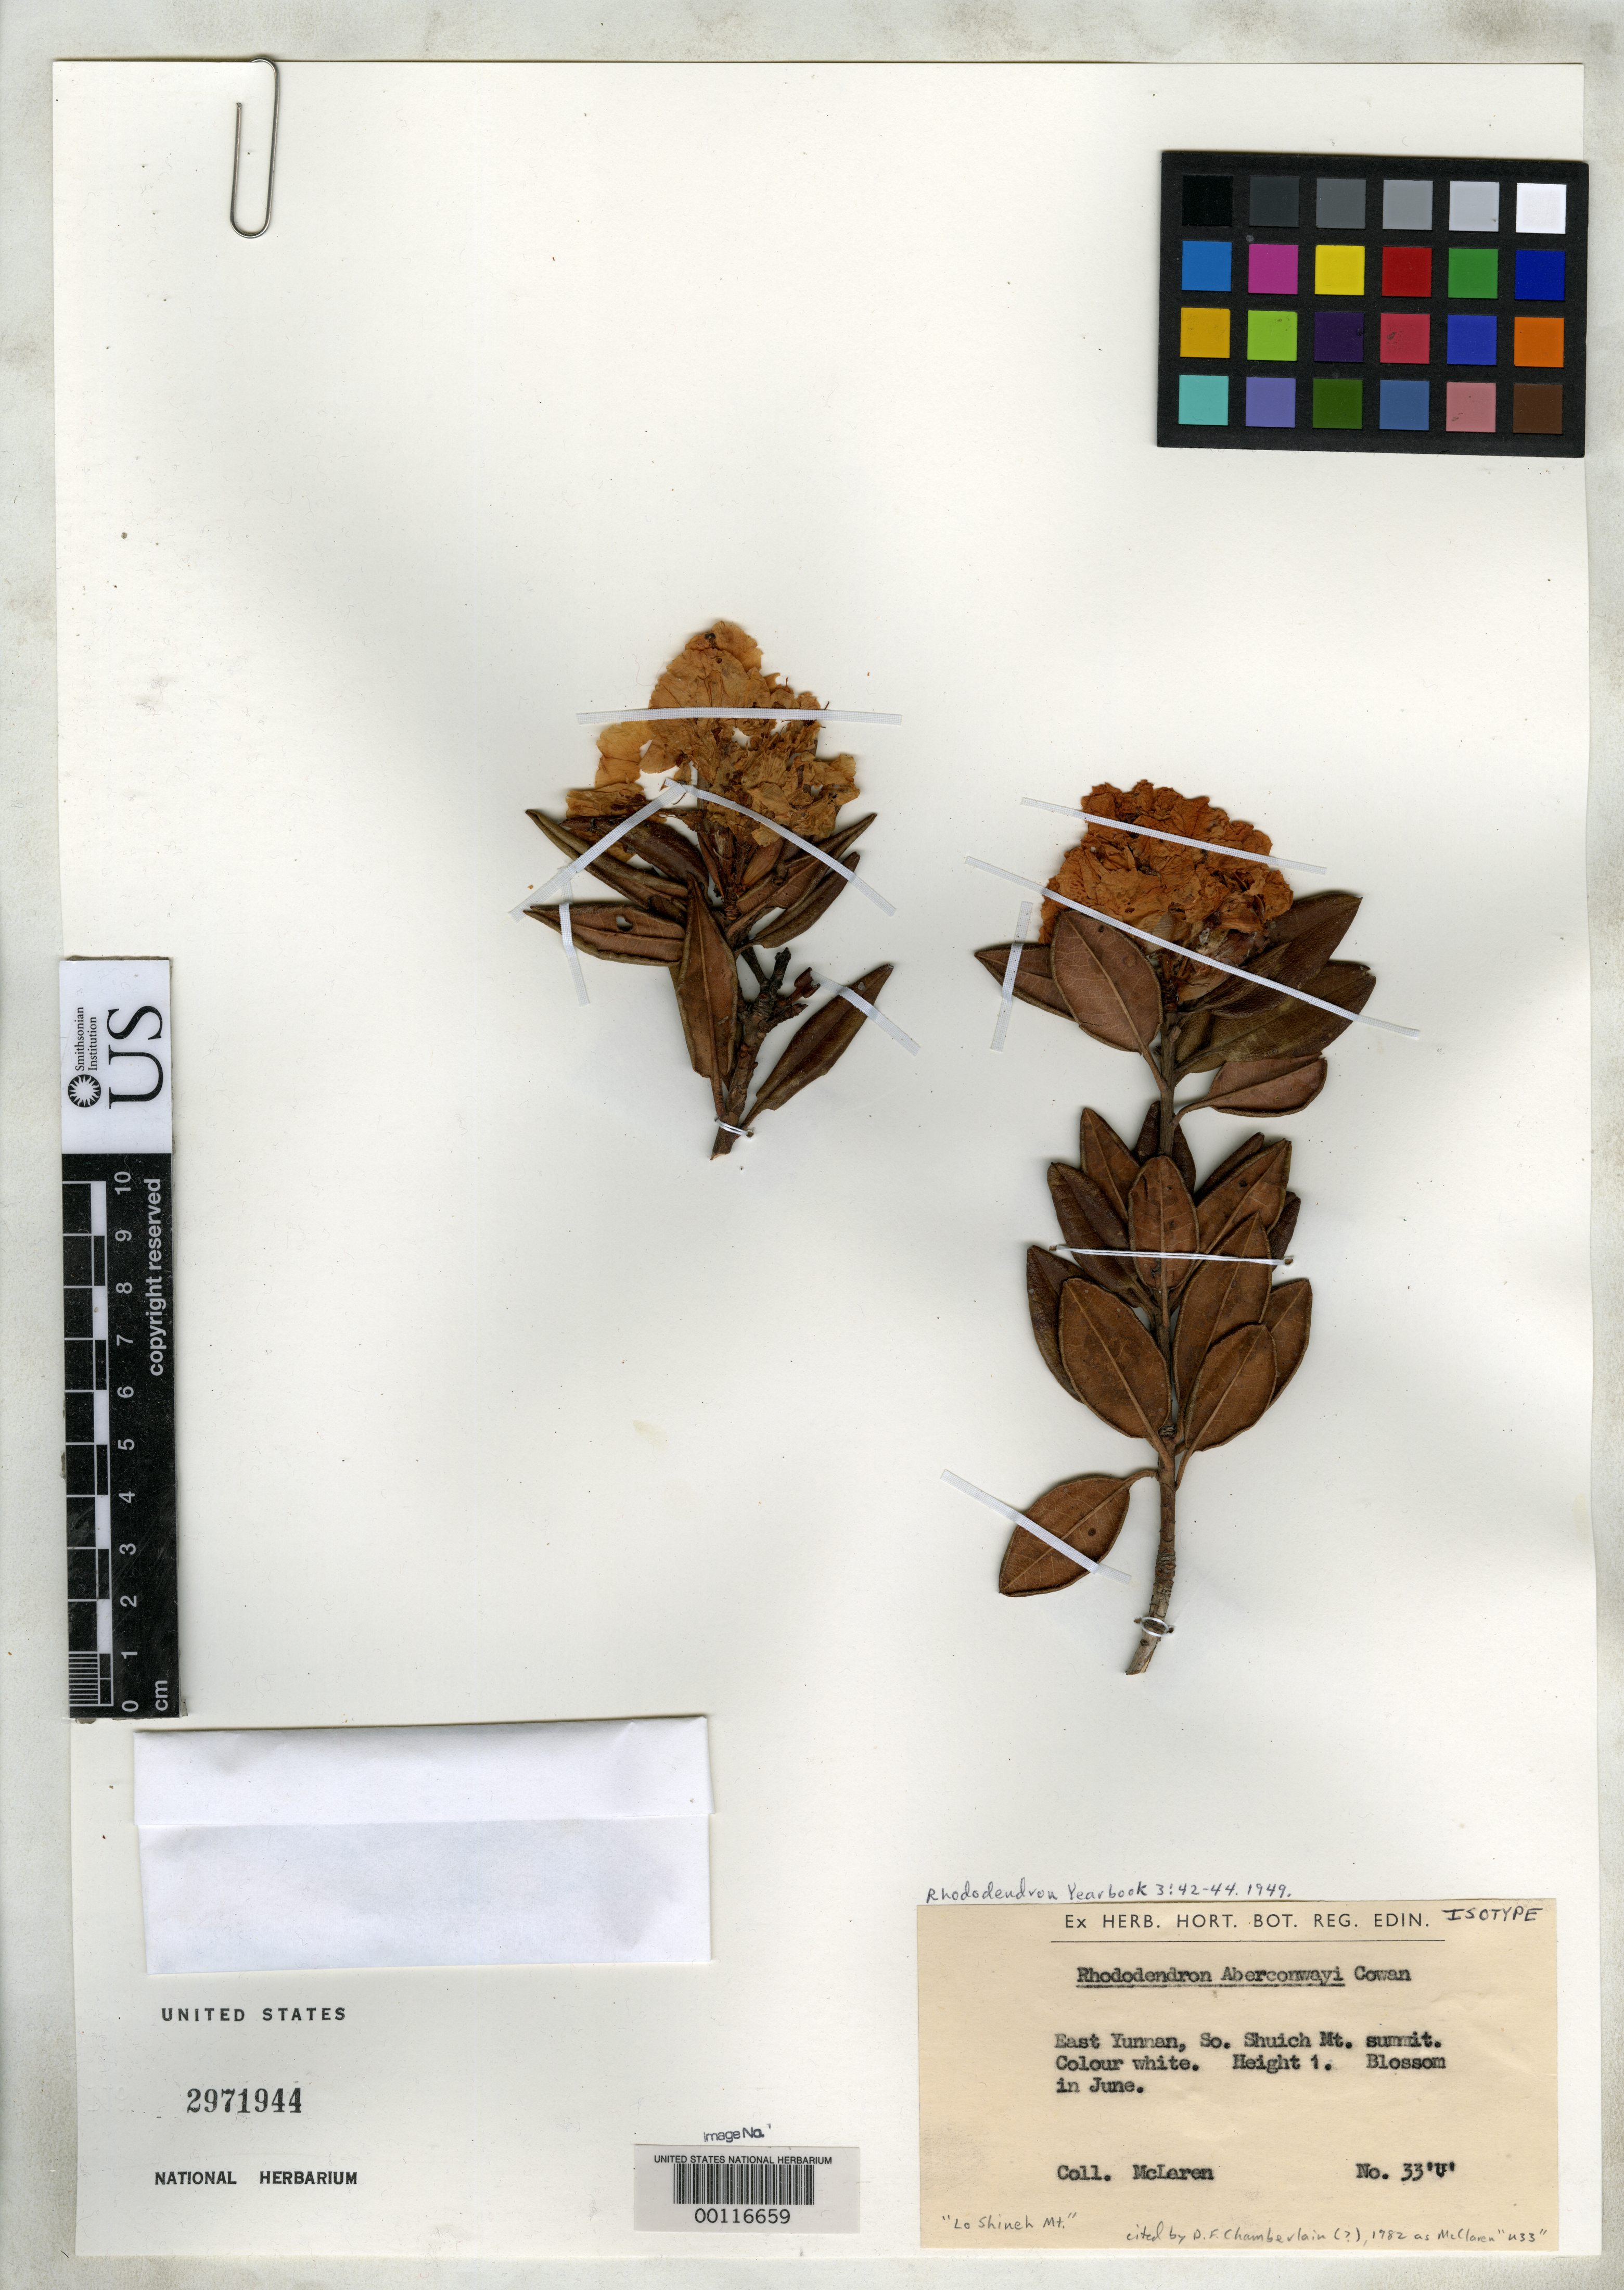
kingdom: Plantae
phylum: Tracheophyta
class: Magnoliopsida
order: Ericales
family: Ericaceae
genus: Rhododendron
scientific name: Rhododendron aberconwayi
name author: Cowan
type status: Isotype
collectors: -. McLeren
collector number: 33'u'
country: China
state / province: Yunnan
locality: So. Shuich Mt. summit.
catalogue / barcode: US 2971944